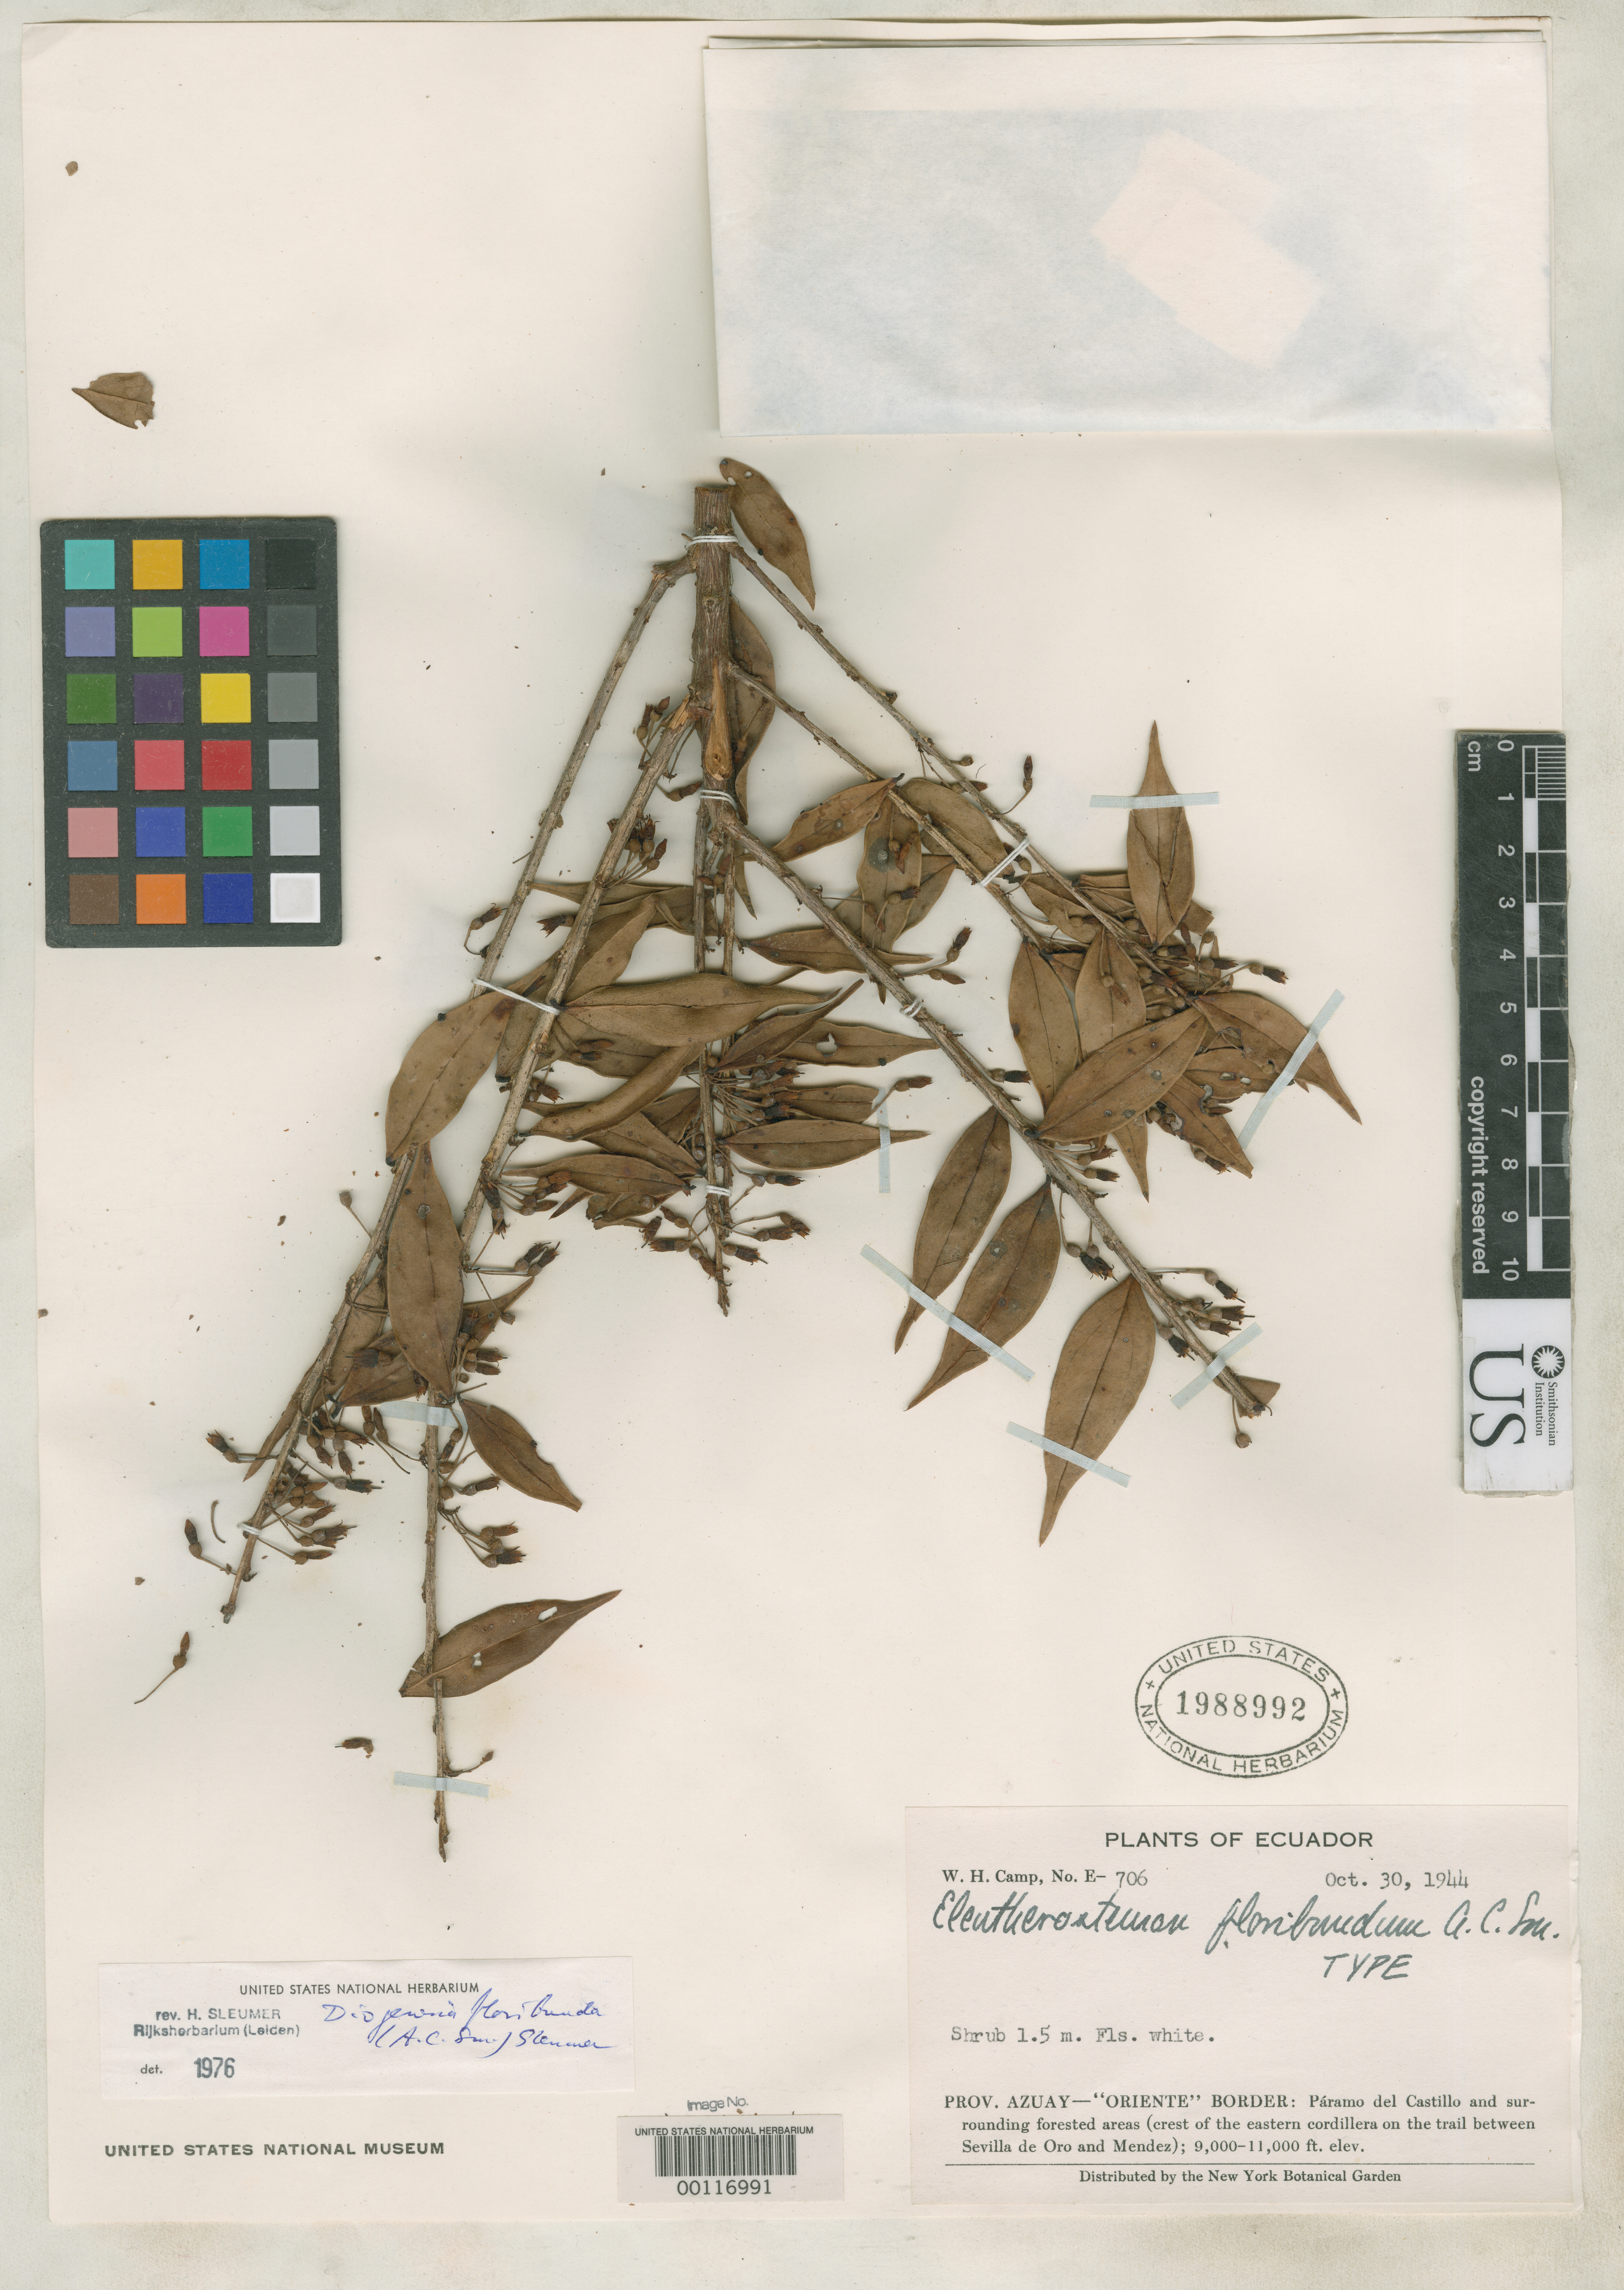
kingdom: Plantae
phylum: Tracheophyta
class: Magnoliopsida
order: Ericales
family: Ericaceae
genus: Eleutherostemon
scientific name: Eleutherostemon floribundum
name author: A.C. Sm.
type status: Holotype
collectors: W. H. Camp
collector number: E-706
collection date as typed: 30 Oct 1944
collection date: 1944-10-30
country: Ecuador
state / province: Azuay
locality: "Oriente" border, Paramo del Castillo, crest of Eastern Cordillera on Trail between Sevilla de Oro & Mendez.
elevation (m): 2743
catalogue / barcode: US 1988992